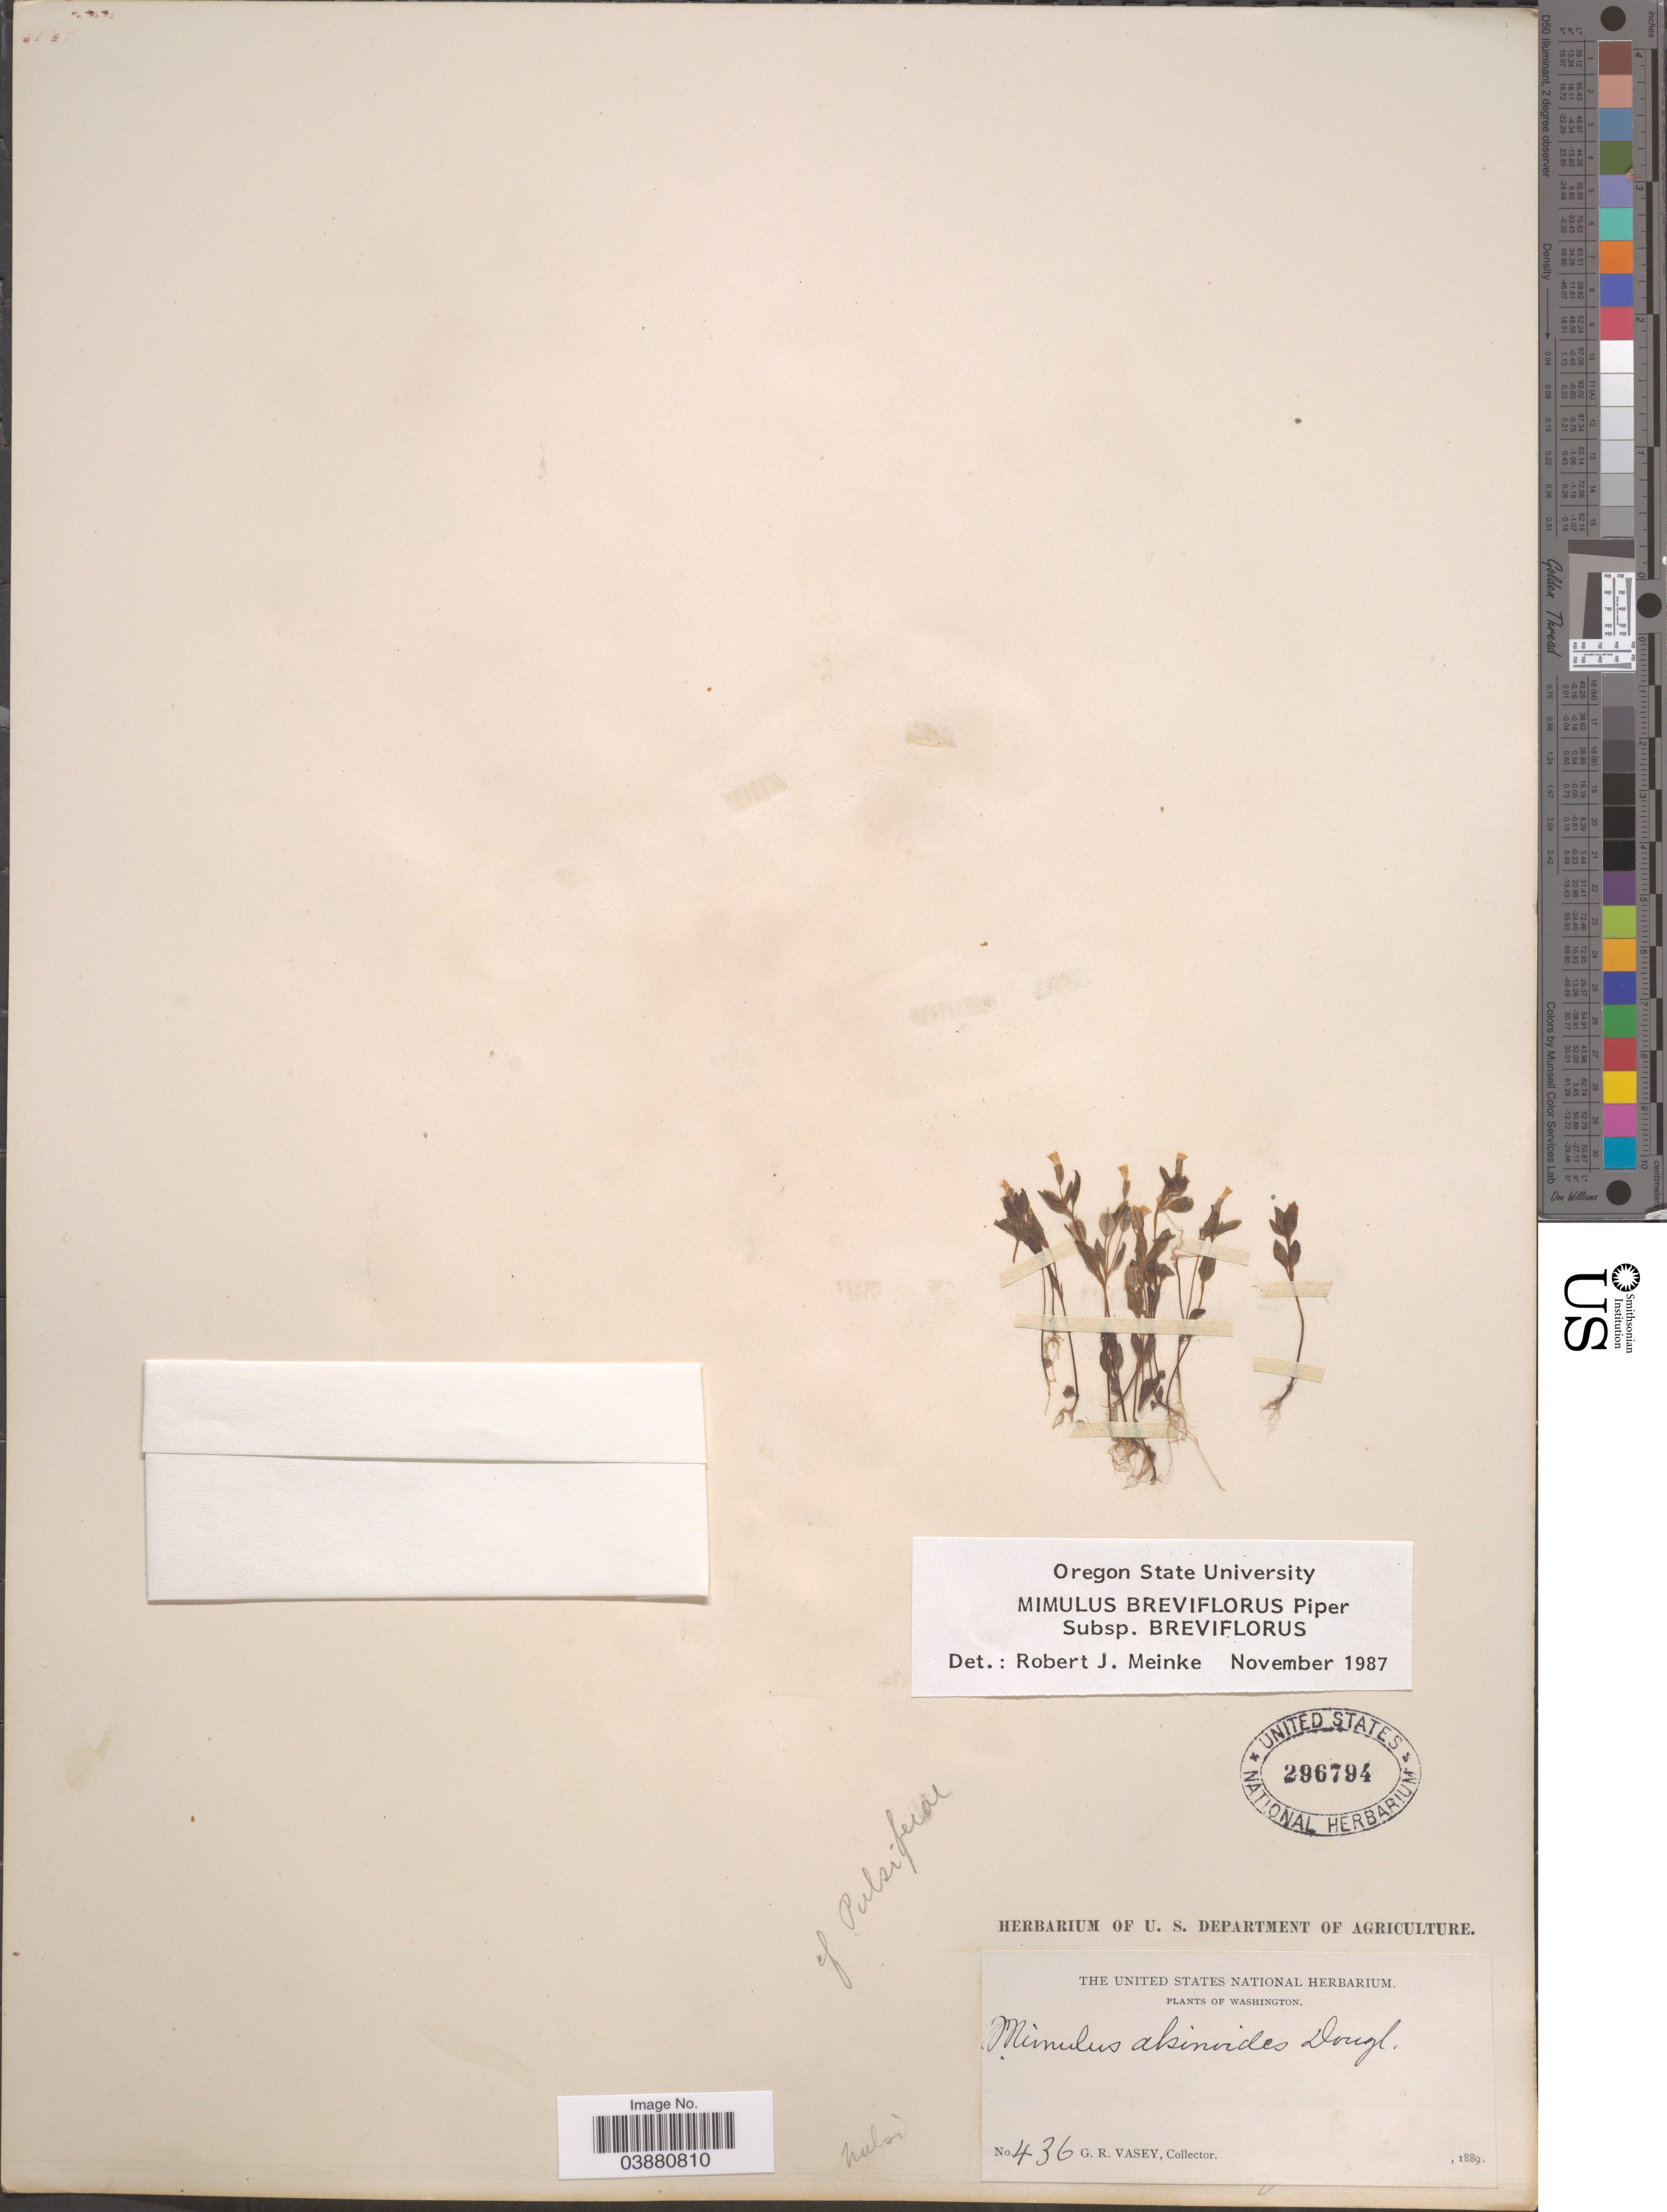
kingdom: Plantae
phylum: Tracheophyta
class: Magnoliopsida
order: Lamiales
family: Phrymaceae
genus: Mimulus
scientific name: Mimulus breviflorus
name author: Piper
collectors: G. R. Vasey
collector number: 436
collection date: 1889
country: United States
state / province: Washington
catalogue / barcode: US 296794